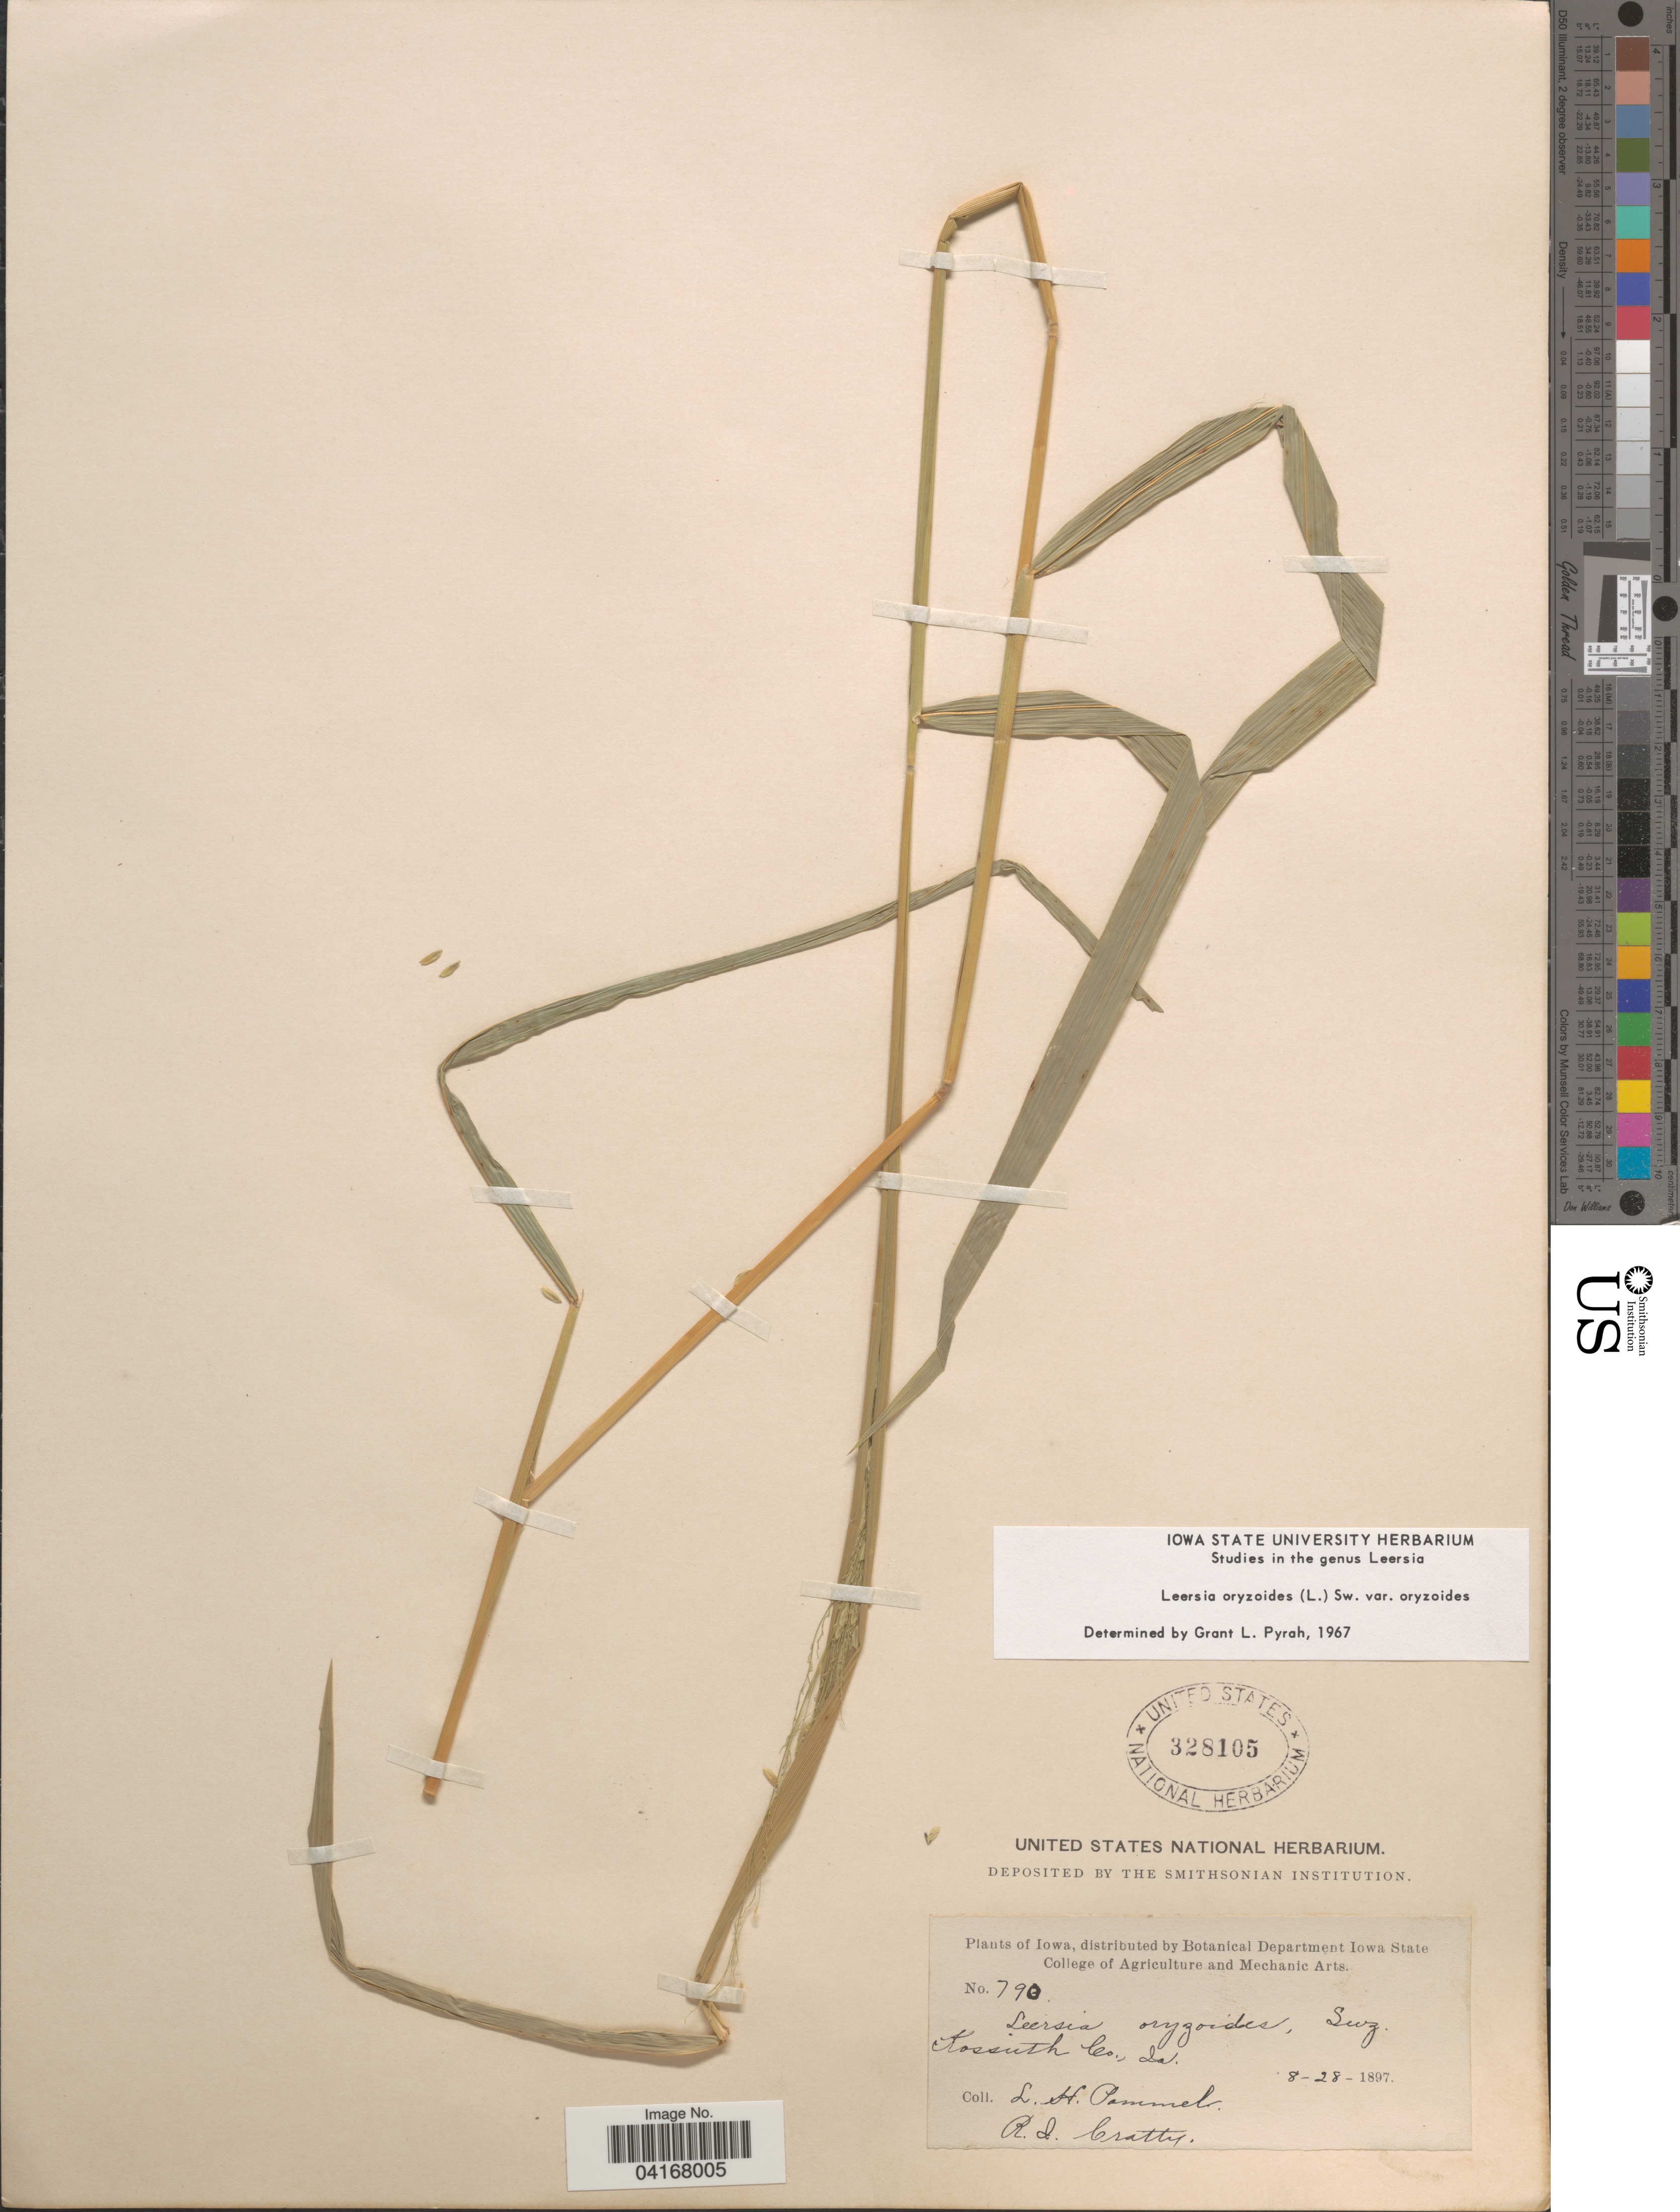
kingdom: Plantae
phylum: Tracheophyta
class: Liliopsida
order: Poales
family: Poaceae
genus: Leersia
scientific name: Leersia oryzoides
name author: (L.) Sw.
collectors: L. Pammel & R. Cratty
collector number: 790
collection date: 1897-08-28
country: United States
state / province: Iowa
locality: Kossuth Co.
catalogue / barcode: US 328105